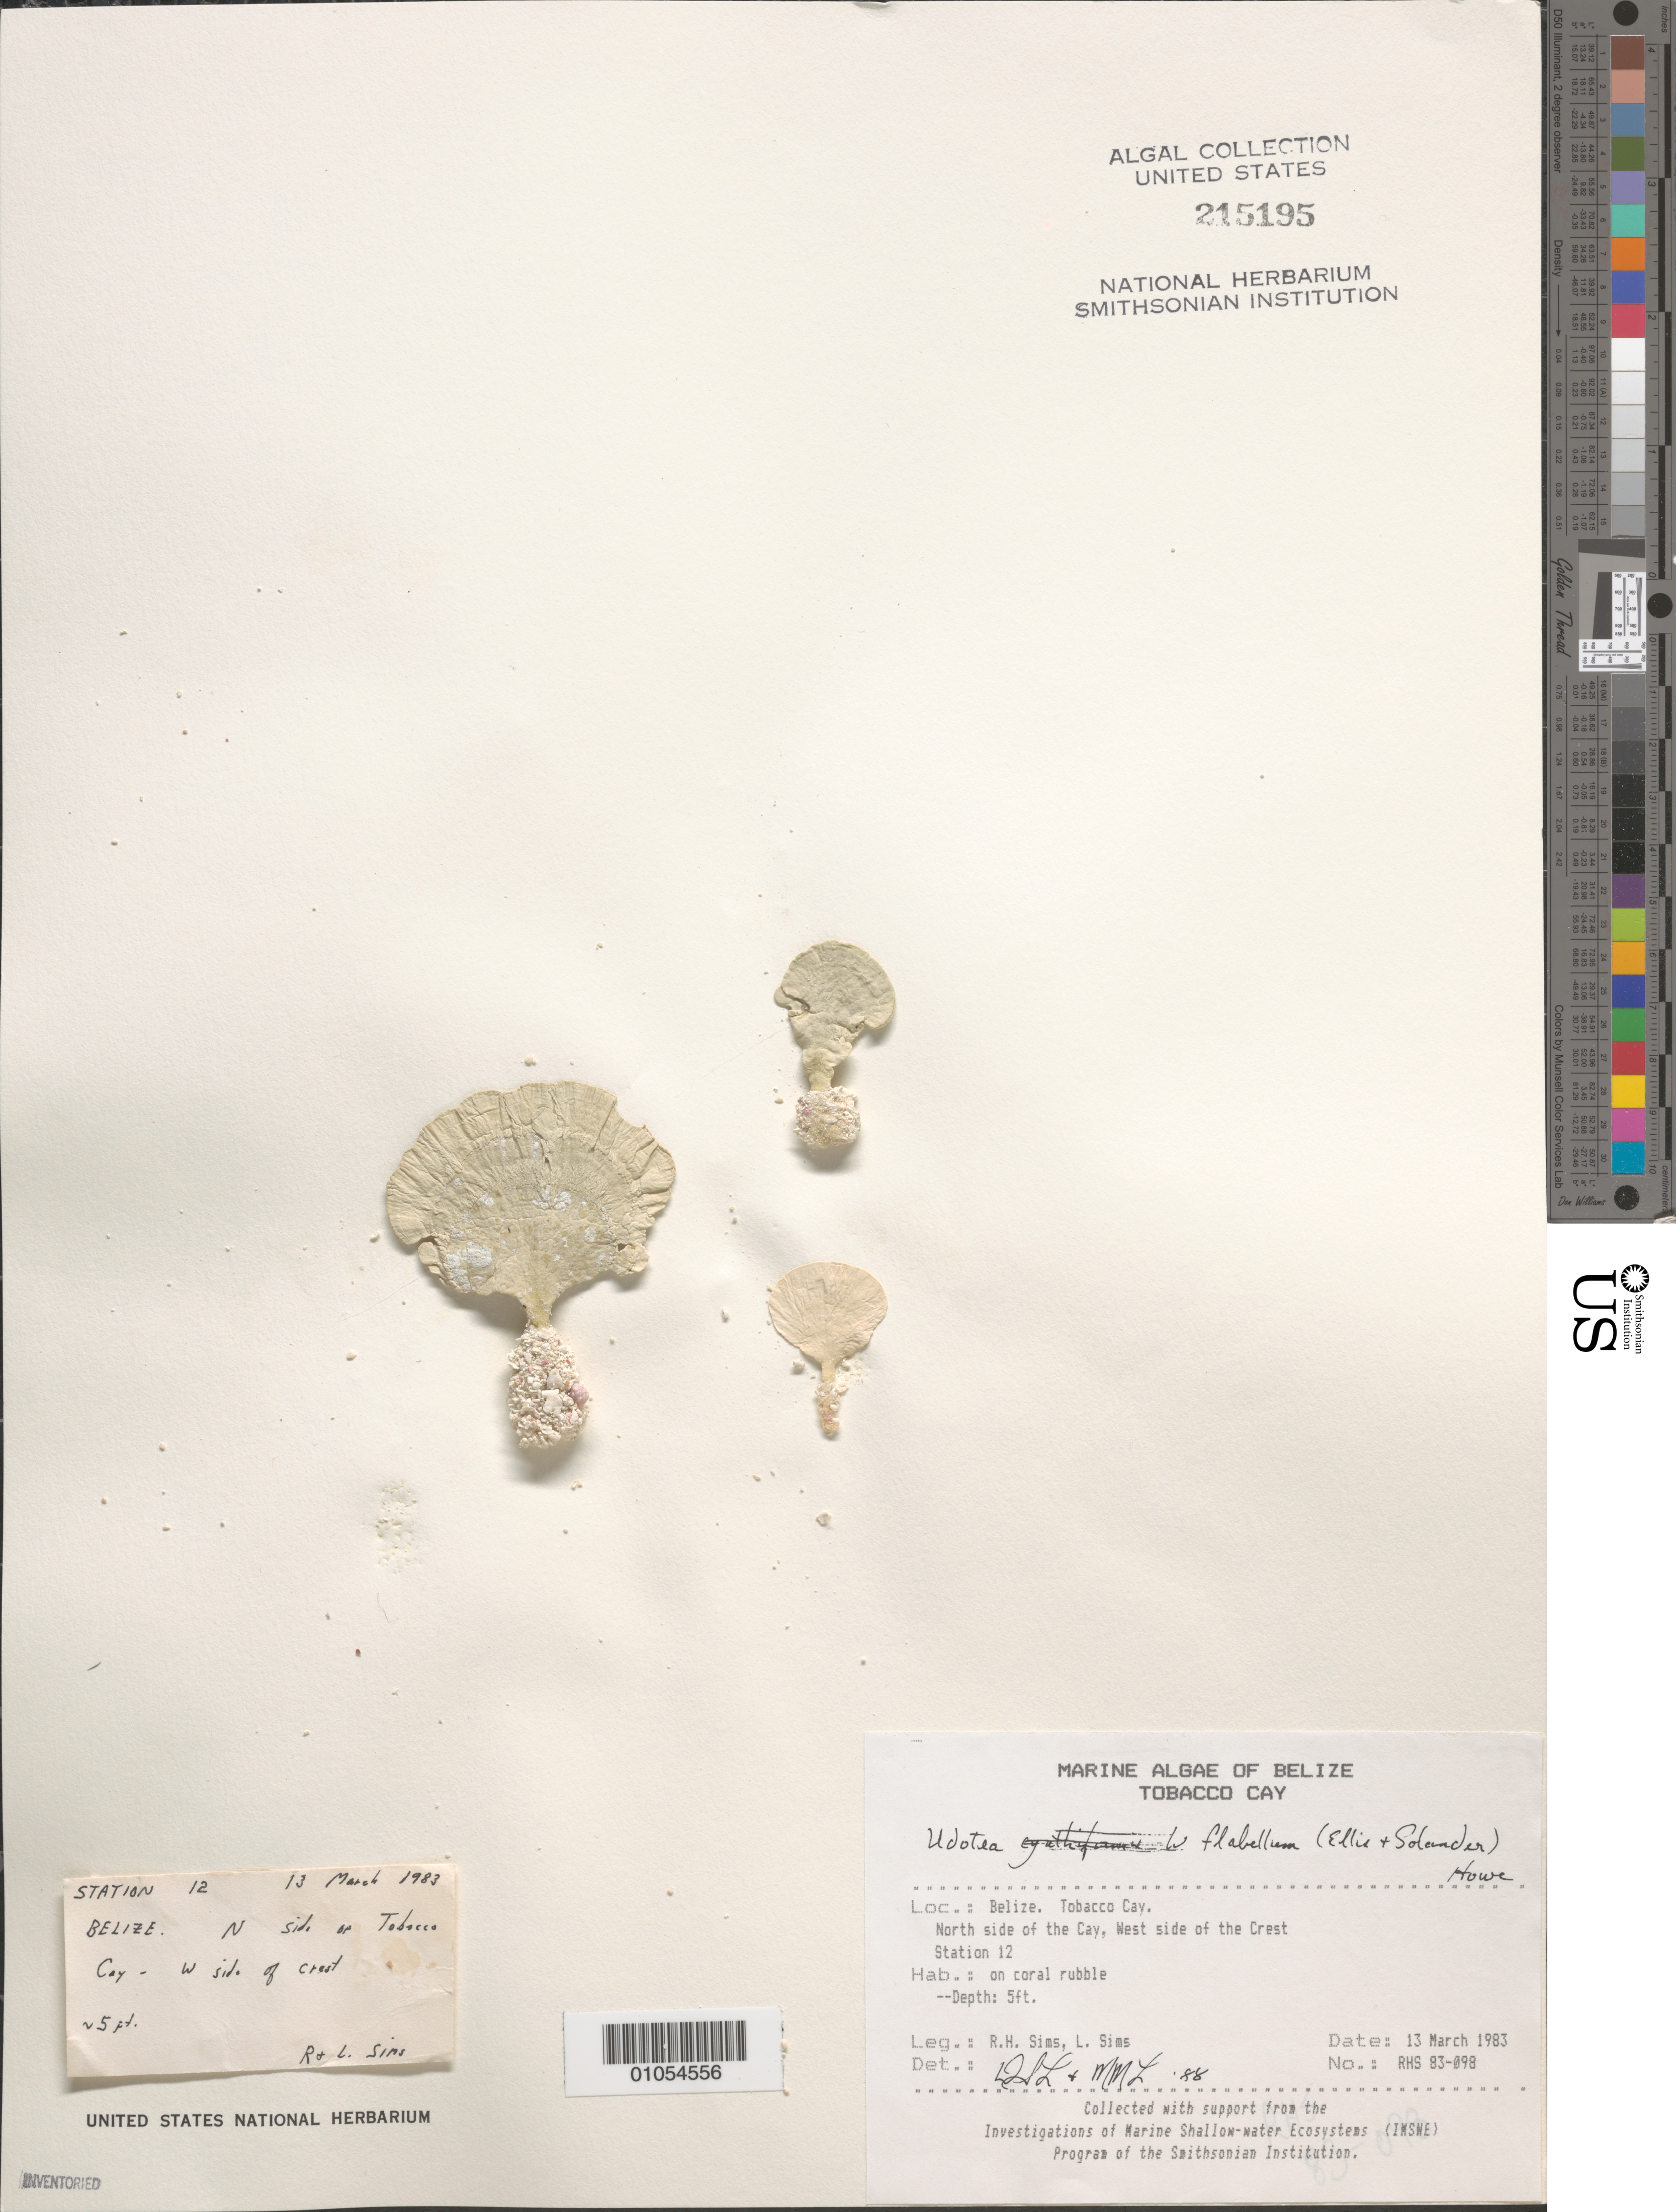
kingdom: Plantae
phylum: Chlorophyta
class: Ulvophyceae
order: Bryopsidales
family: Udoteaceae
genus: Udotea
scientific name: Udotea flabellum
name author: (J. Ellis & Sol.) M. Howe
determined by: Littler, D. S.; Littler, M. M.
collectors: R. H. Sims & L. L. Sims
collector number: RHS 83-098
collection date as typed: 13 Mar 1983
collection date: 1983-03-13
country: Belize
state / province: Stann Creek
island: Tobacco Cay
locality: North side of Tobacco Cay, west side of the crest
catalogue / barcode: US 215195